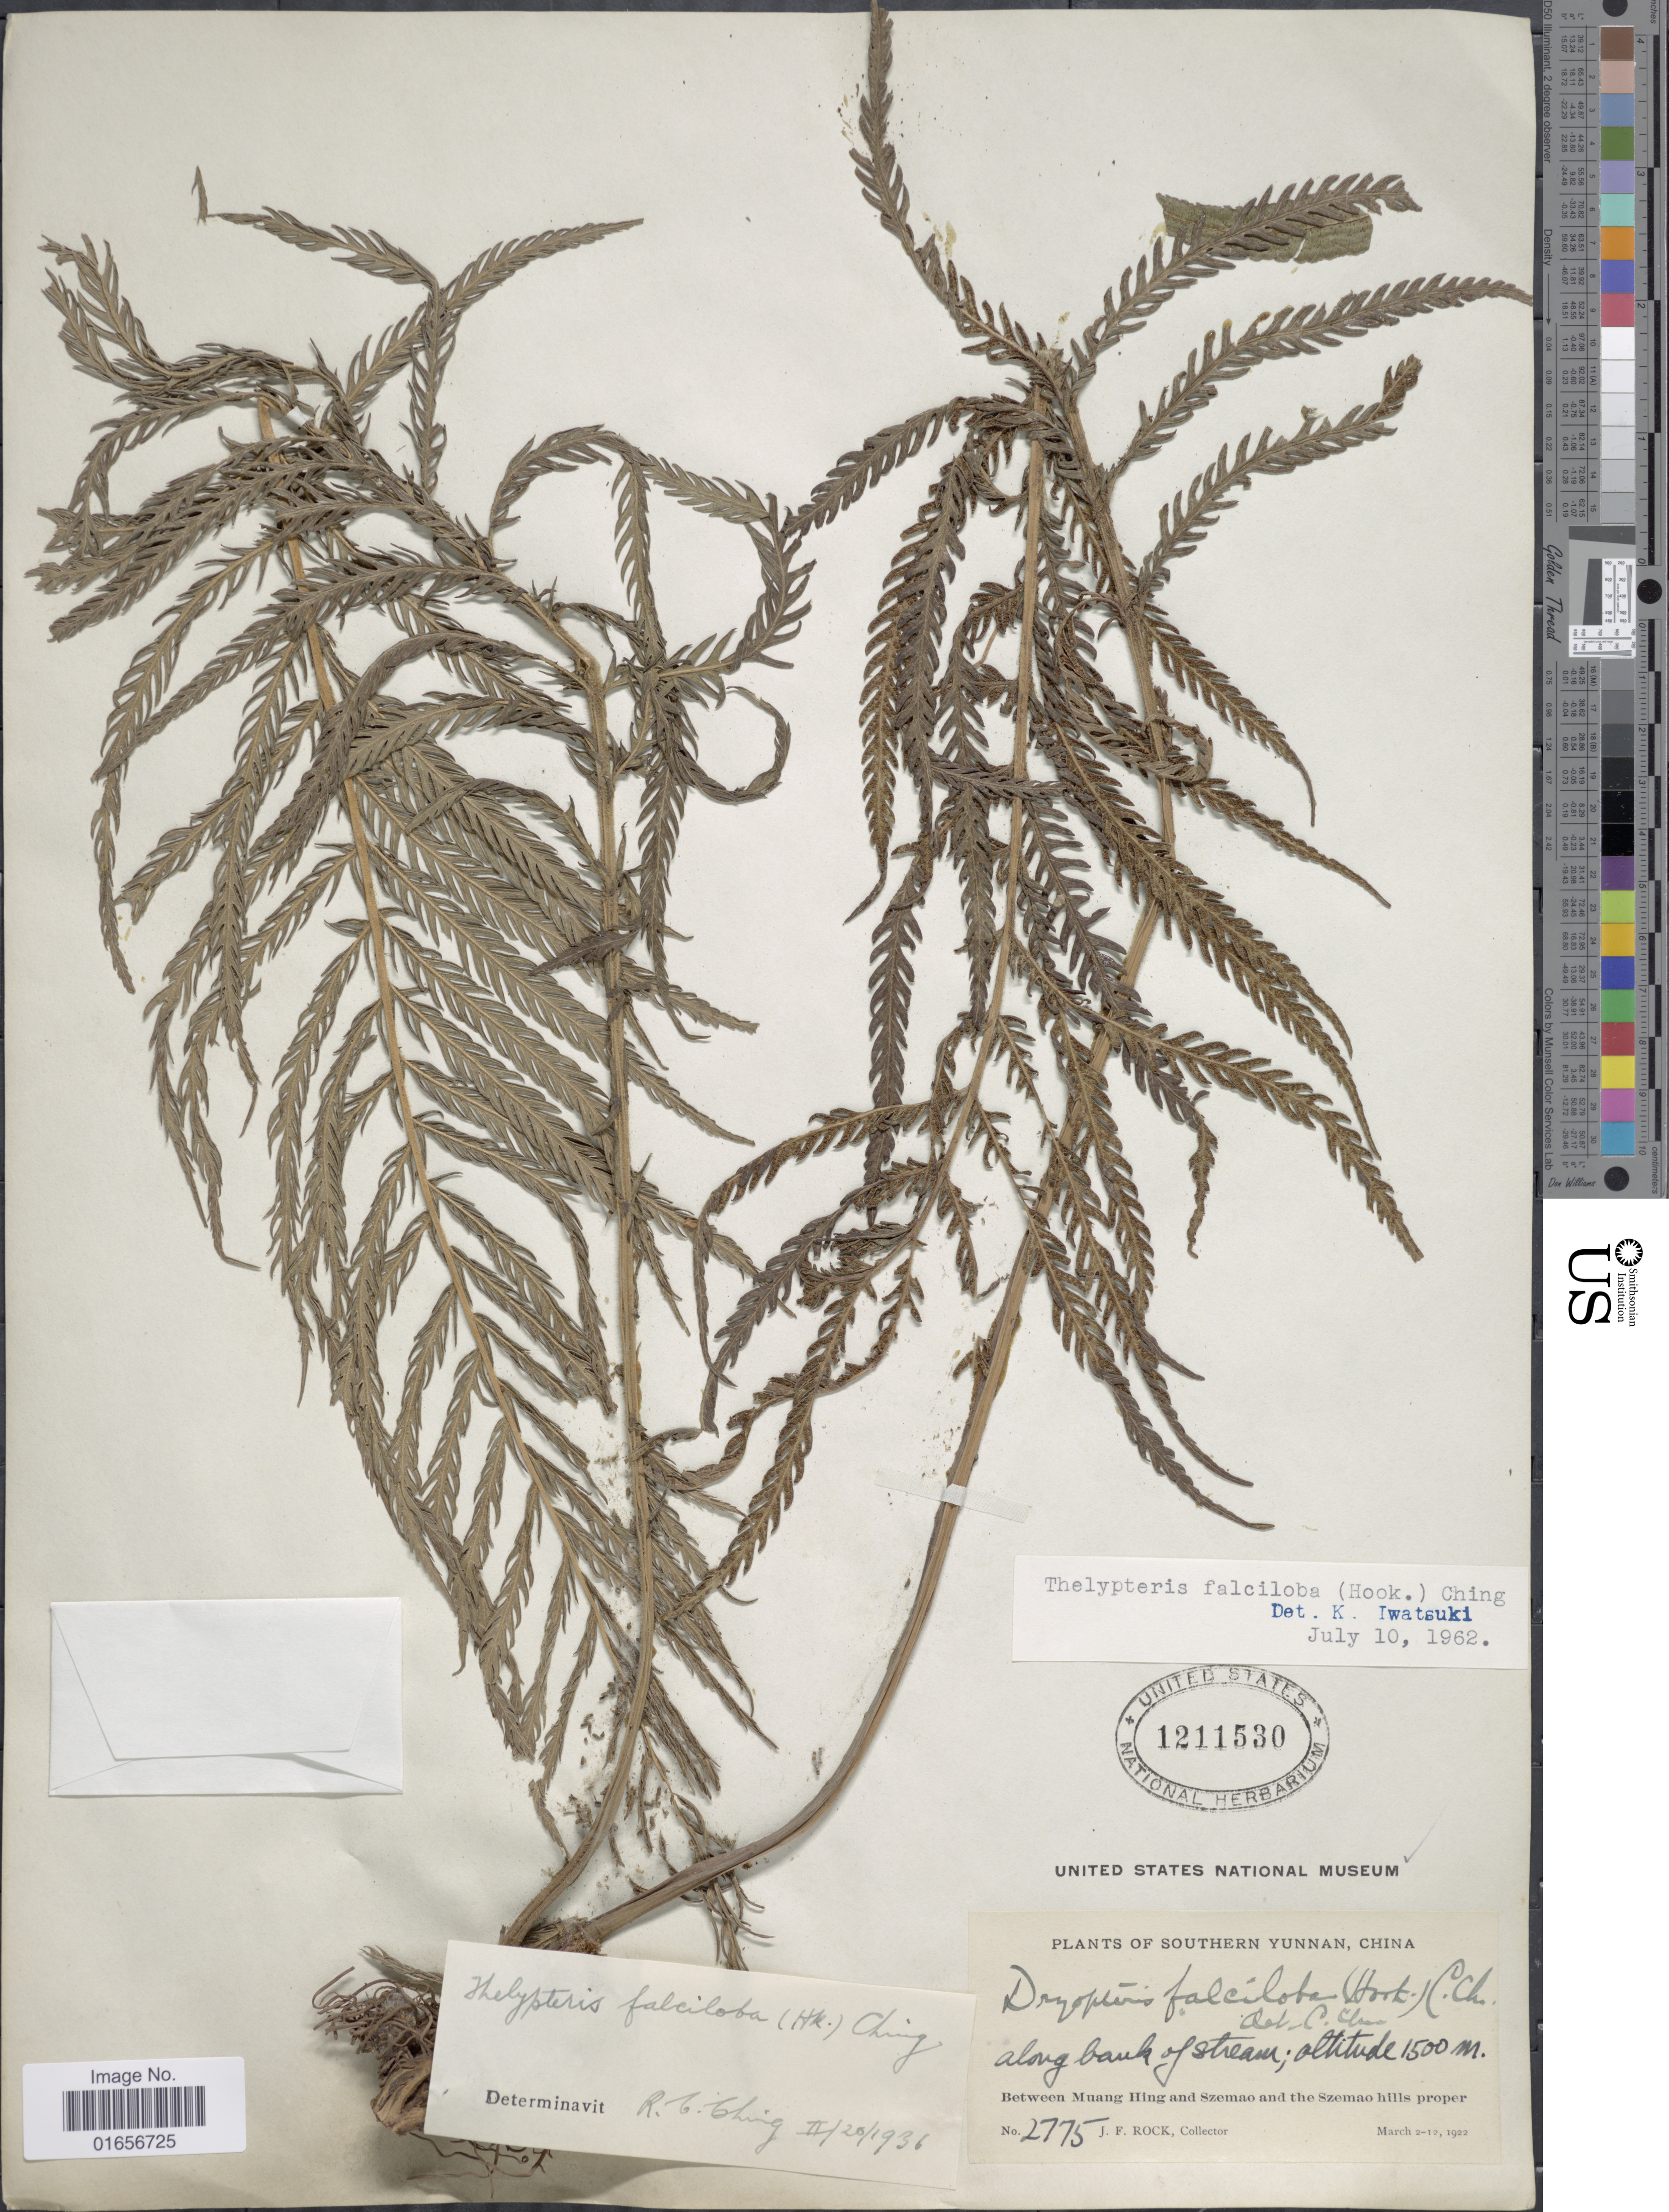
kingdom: Plantae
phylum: Tracheophyta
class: Polypodiopsida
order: Polypodiales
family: Thelypteridaceae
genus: Pseudocyclosorus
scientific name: Pseudocyclosorus falcilobus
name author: (Hook.) Ching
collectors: J. Rock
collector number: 2775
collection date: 1922-03-02/1922-03-12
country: China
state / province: Yunnan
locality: Southern Yunnan, China, Between Muang Hing and Szemao and the Szemao hills proper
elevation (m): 1500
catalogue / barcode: US 1211530